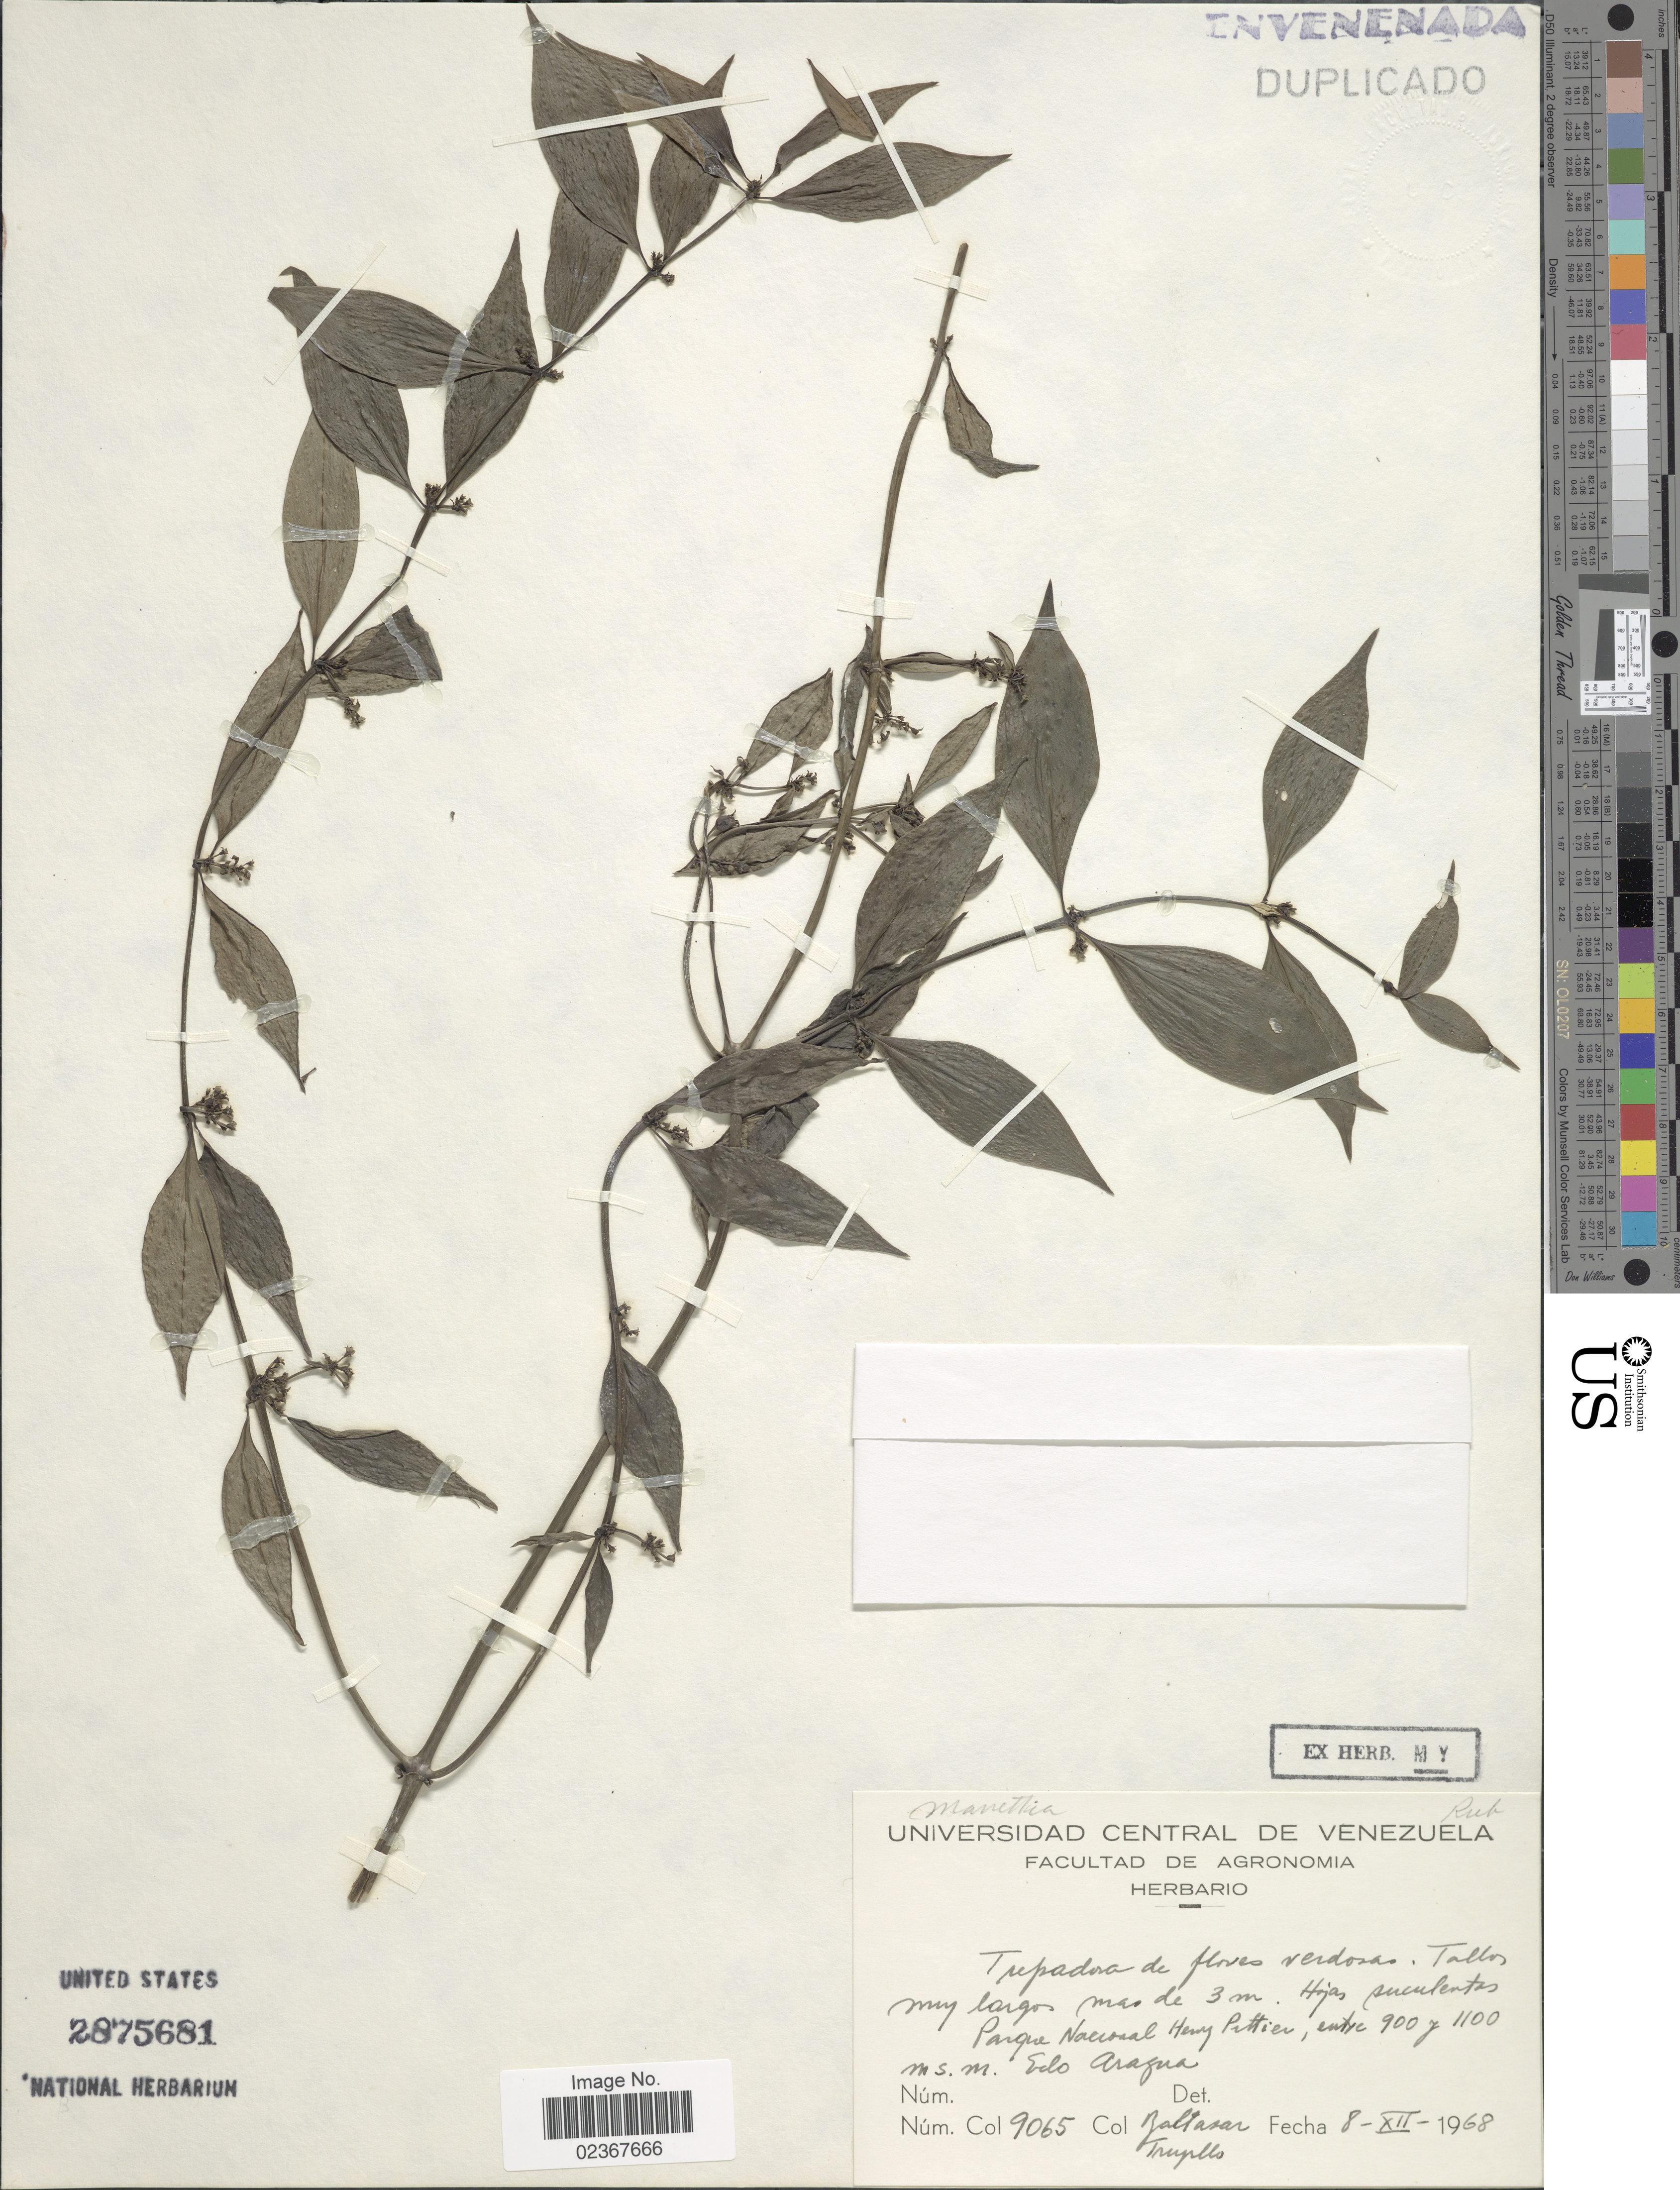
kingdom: Plantae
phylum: Tracheophyta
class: Magnoliopsida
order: Gentianales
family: Rubiaceae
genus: Manettia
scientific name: Manettia sp.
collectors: -. Baltasar & -. Trujillo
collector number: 9065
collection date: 1968-12-08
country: Venezuela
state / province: Aragua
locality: Parque Nacional Henry Pittier. Hojas suculentas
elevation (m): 900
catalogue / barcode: US 2875681